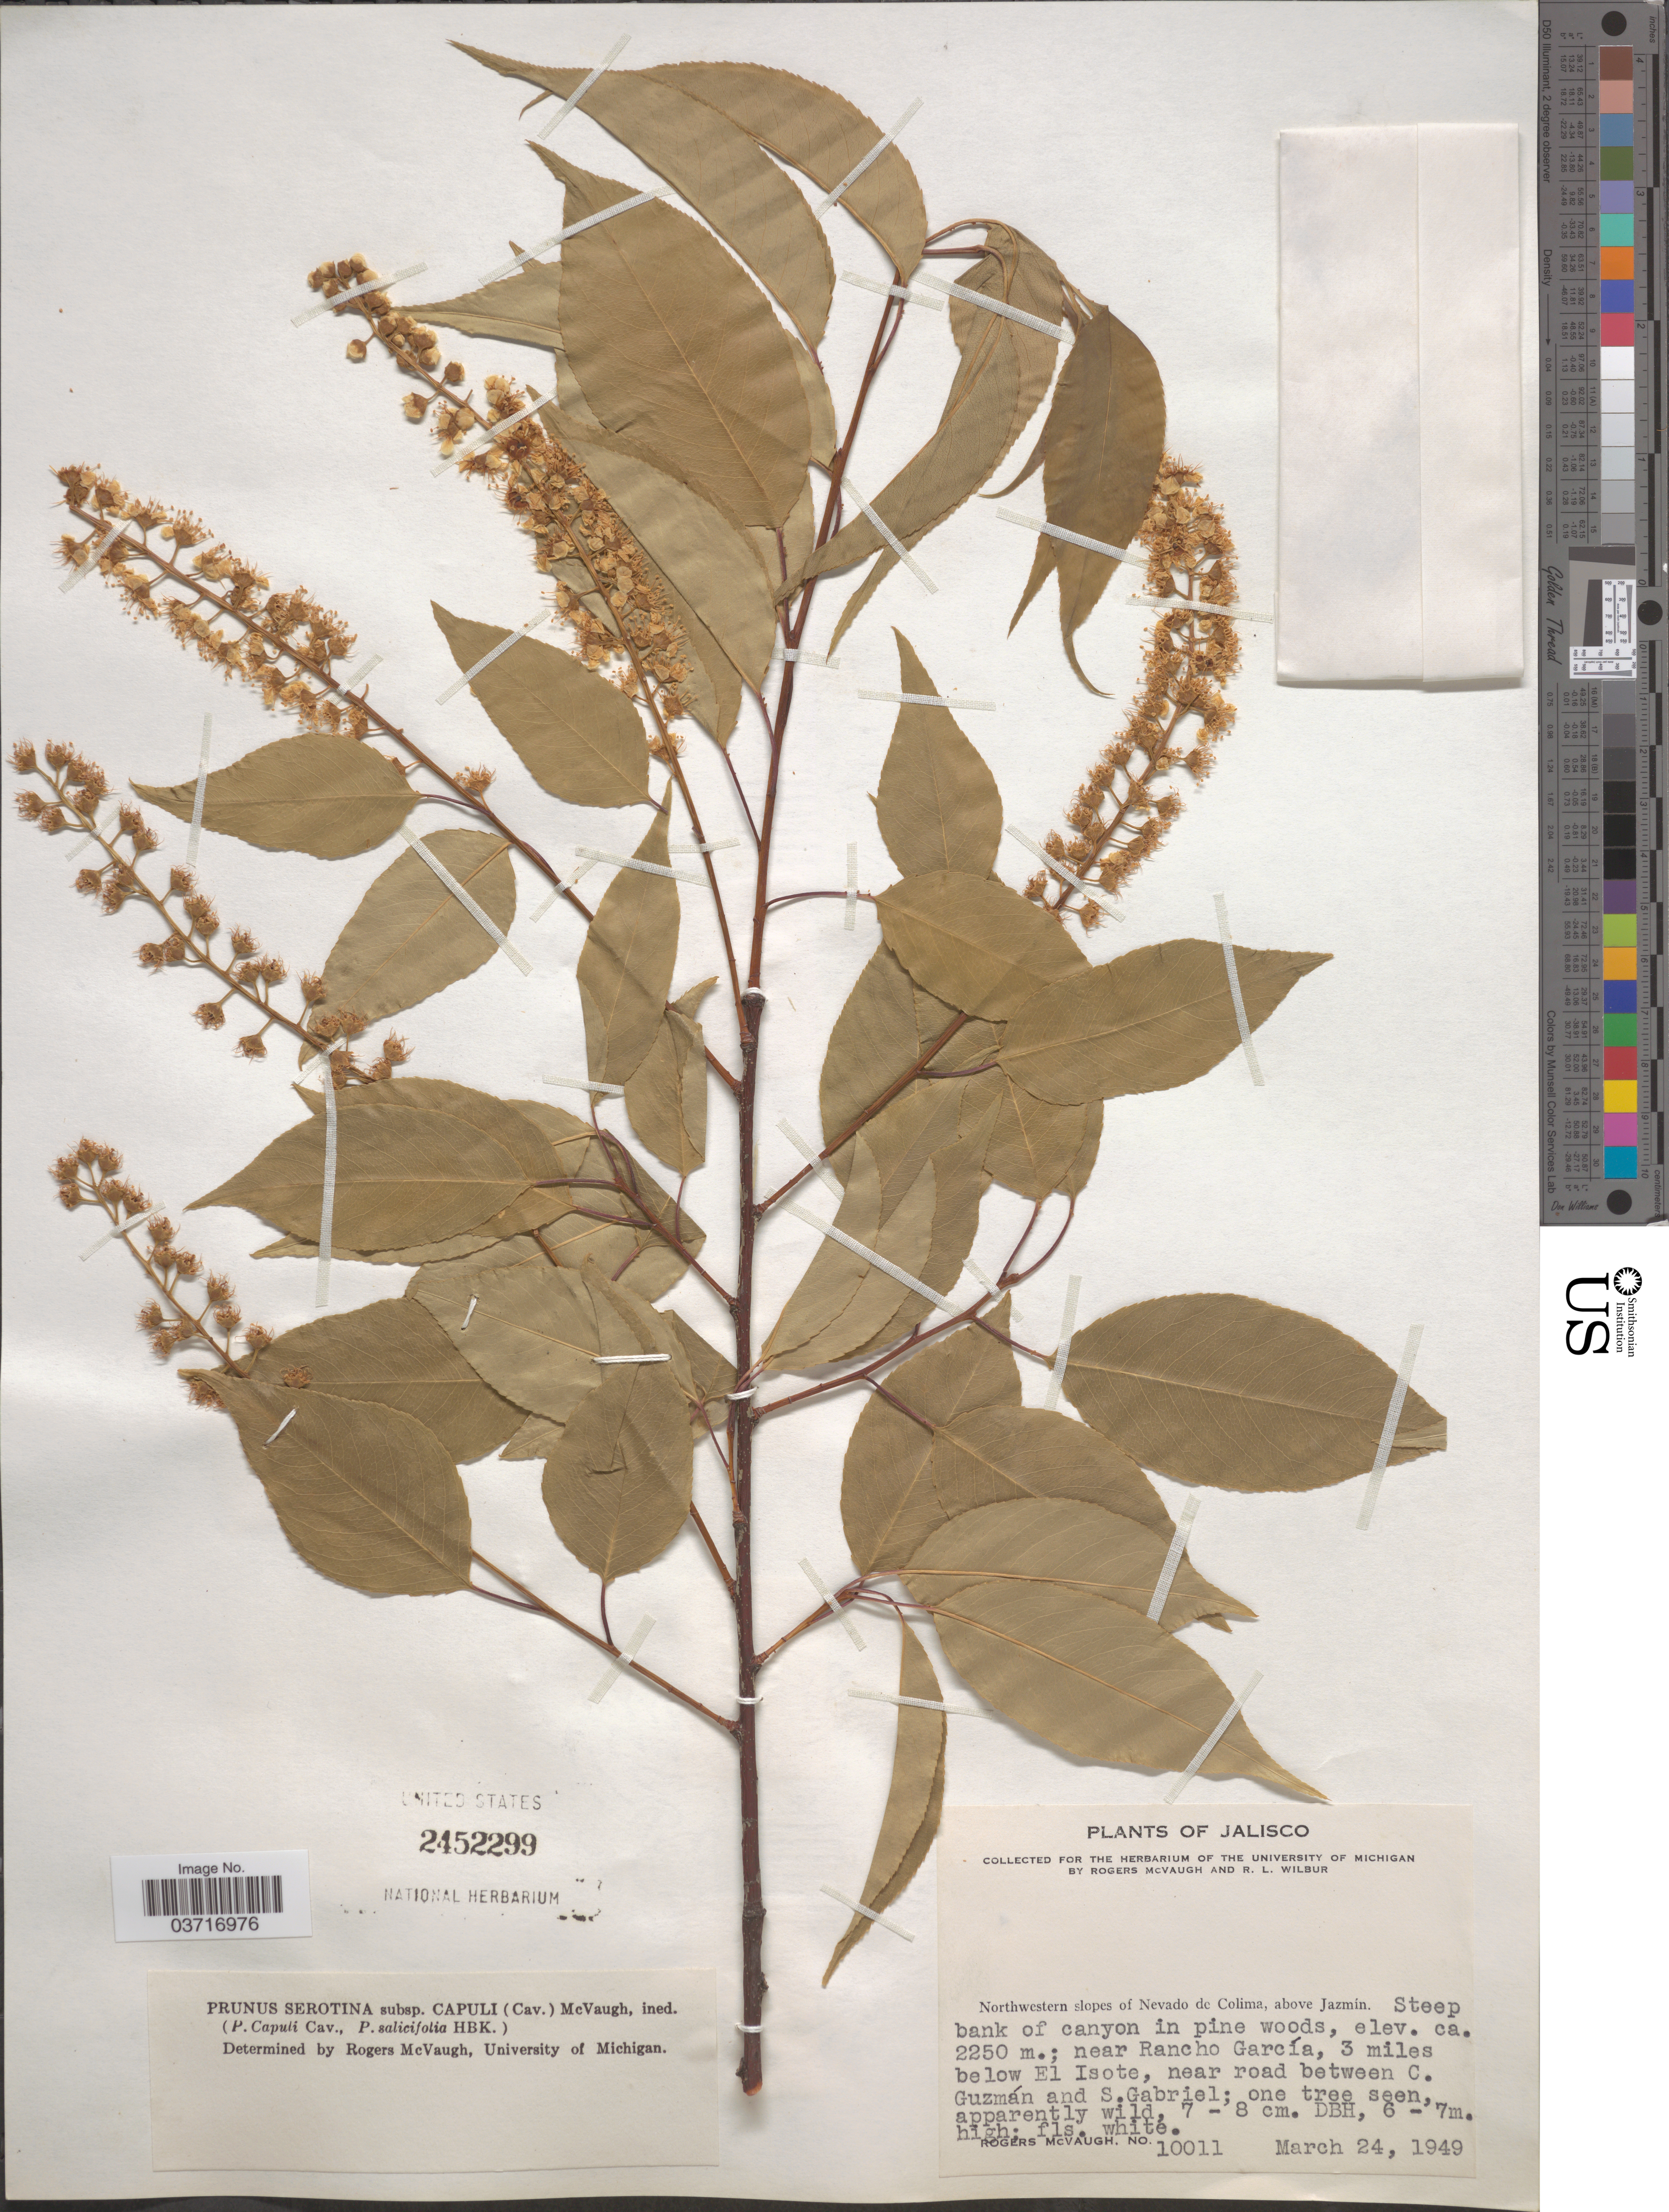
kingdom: Plantae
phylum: Tracheophyta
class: Magnoliopsida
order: Rosales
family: Rosaceae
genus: Prunus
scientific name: Prunus serotina var. salicifolia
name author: (Kunth) Koehne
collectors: R. McVaugh & R. L. Wilbur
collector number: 10011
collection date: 1949-03-24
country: Mexico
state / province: Jalisco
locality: Northwestern slopes of Nevado de Colima, above Jazmín. Steep bank of canyon in pine woods, near Rancho García, 3 miles below El Isote, near road between C. Guzmán and S. Gabriel.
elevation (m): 2250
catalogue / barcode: US 2452299